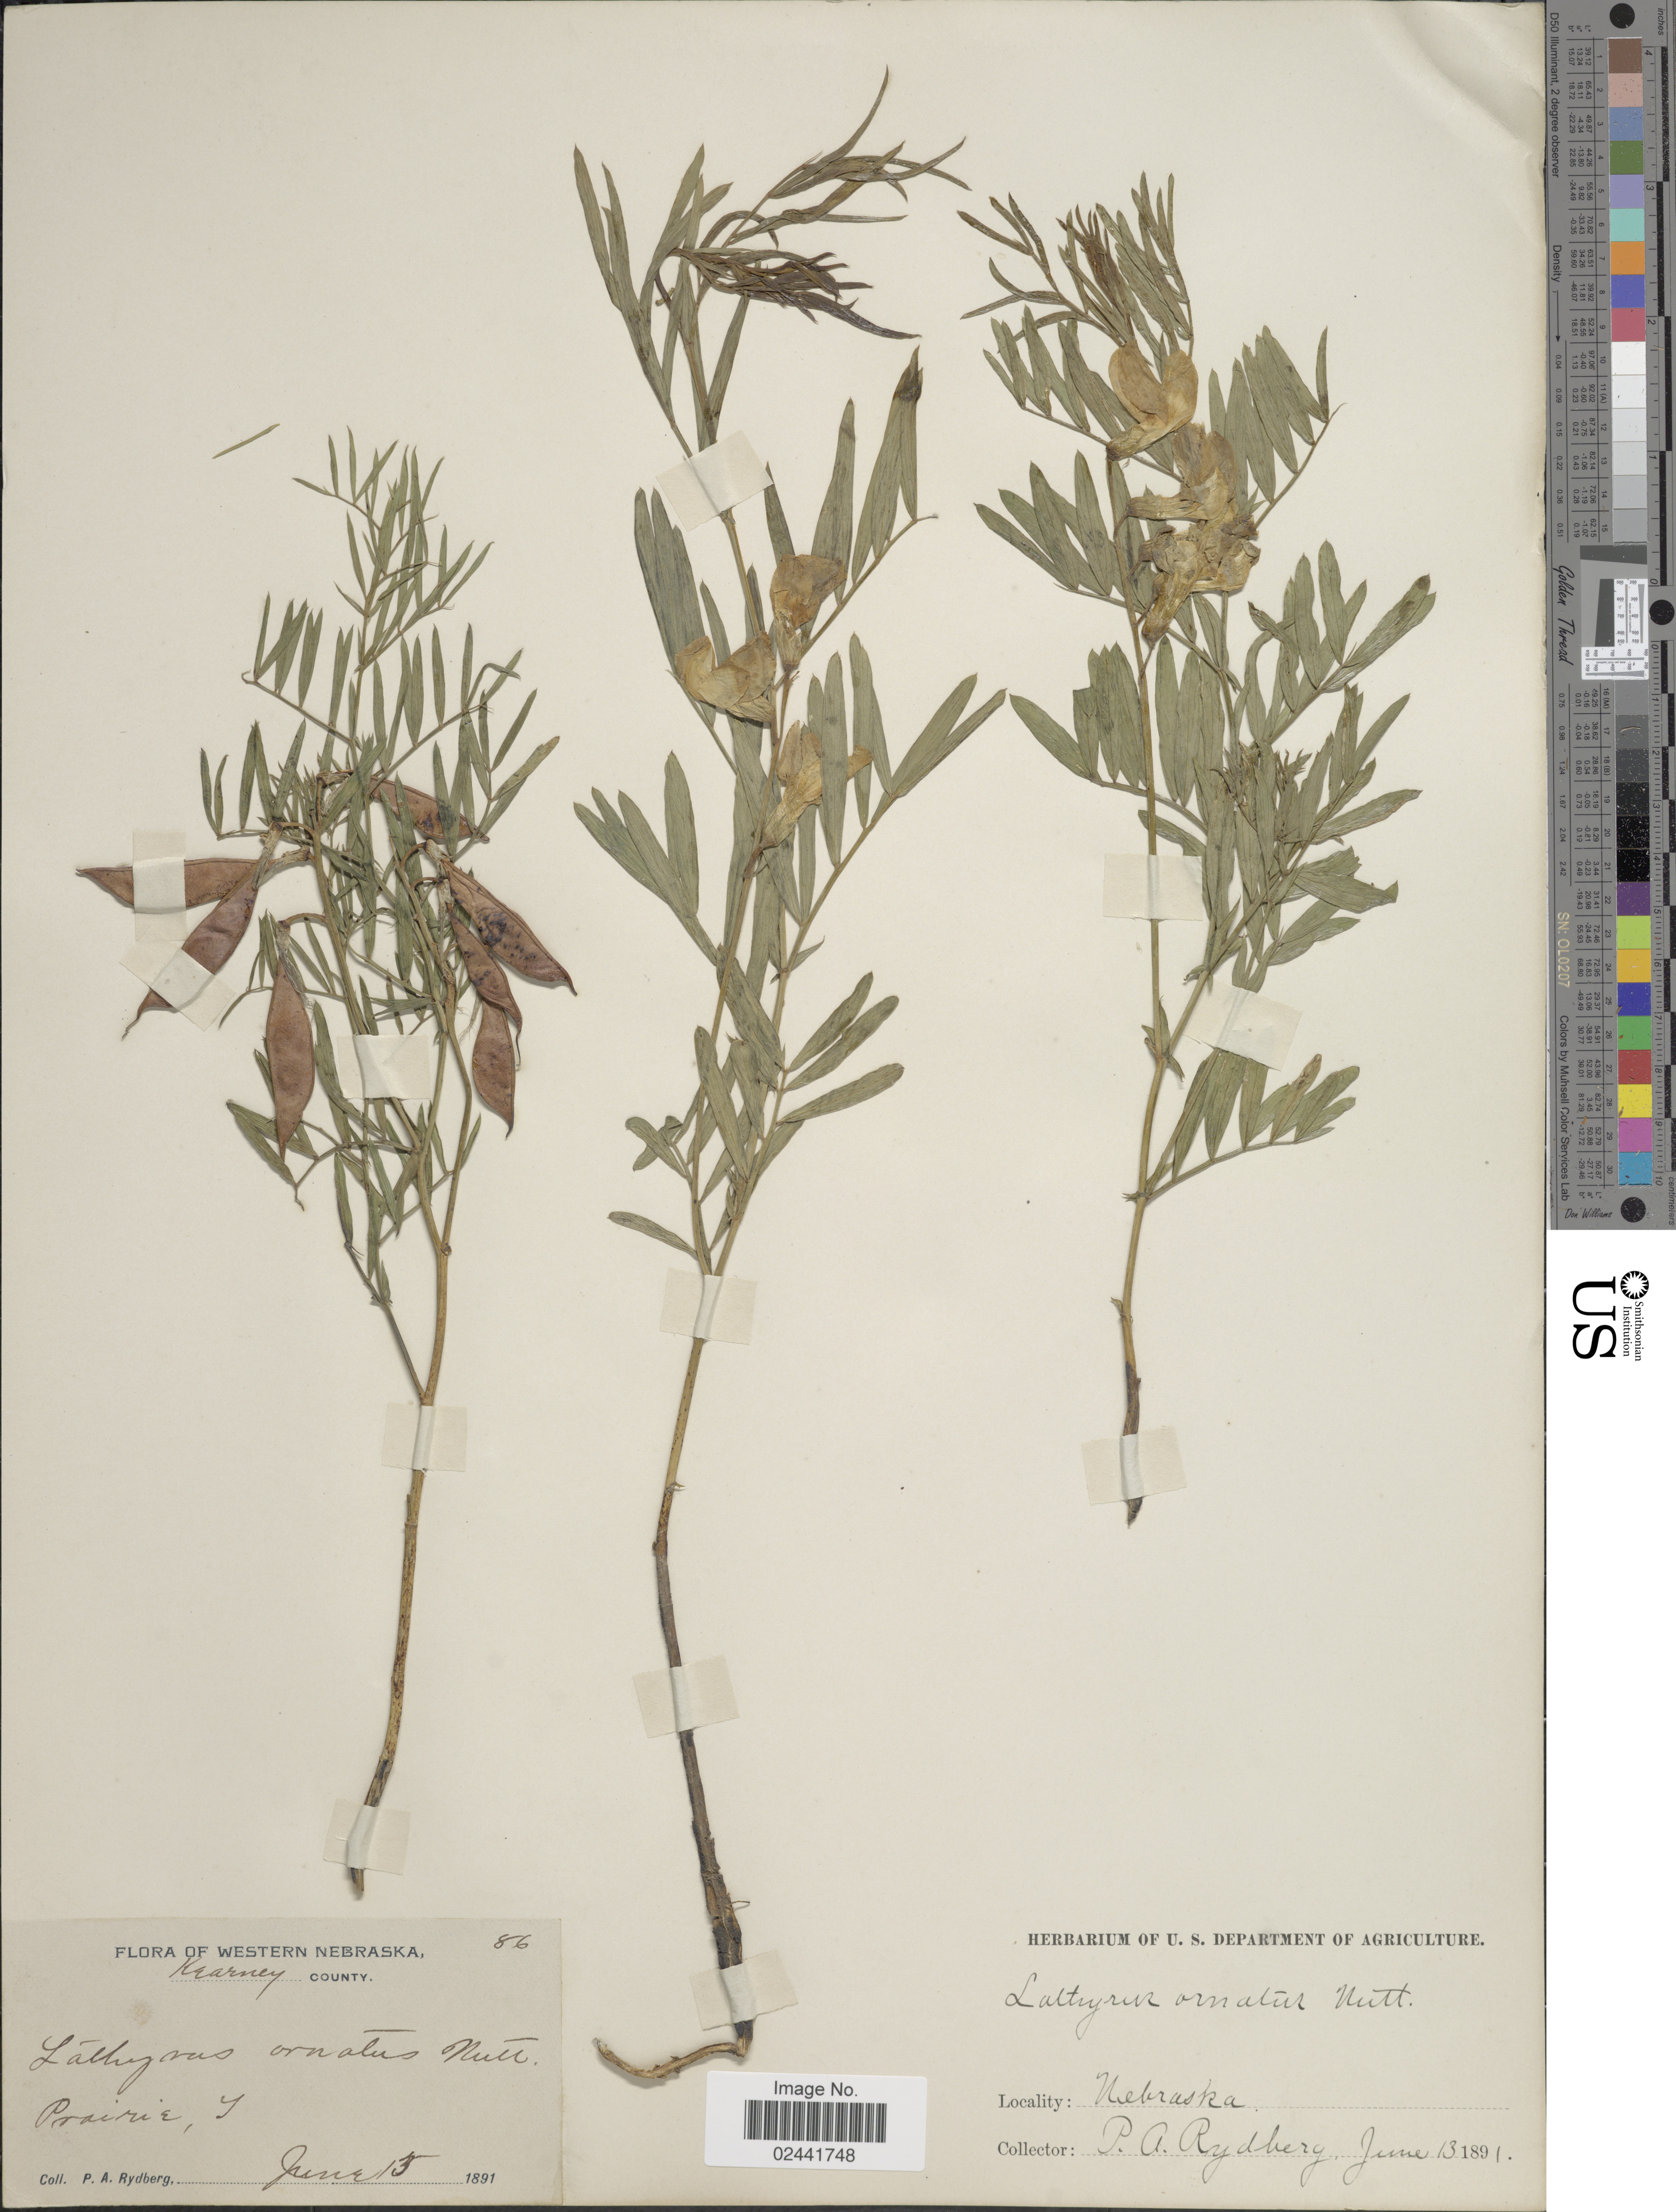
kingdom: Plantae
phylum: Tracheophyta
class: Magnoliopsida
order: Fabales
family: Fabaceae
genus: Lathyrus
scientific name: Lathyrus stipulaceus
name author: (Pursh) Butters & H. St. John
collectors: P. A. Rydberg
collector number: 86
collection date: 1891-06-13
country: United States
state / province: Nebraska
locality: Western Nebraska, Kearney County, Prairie, I